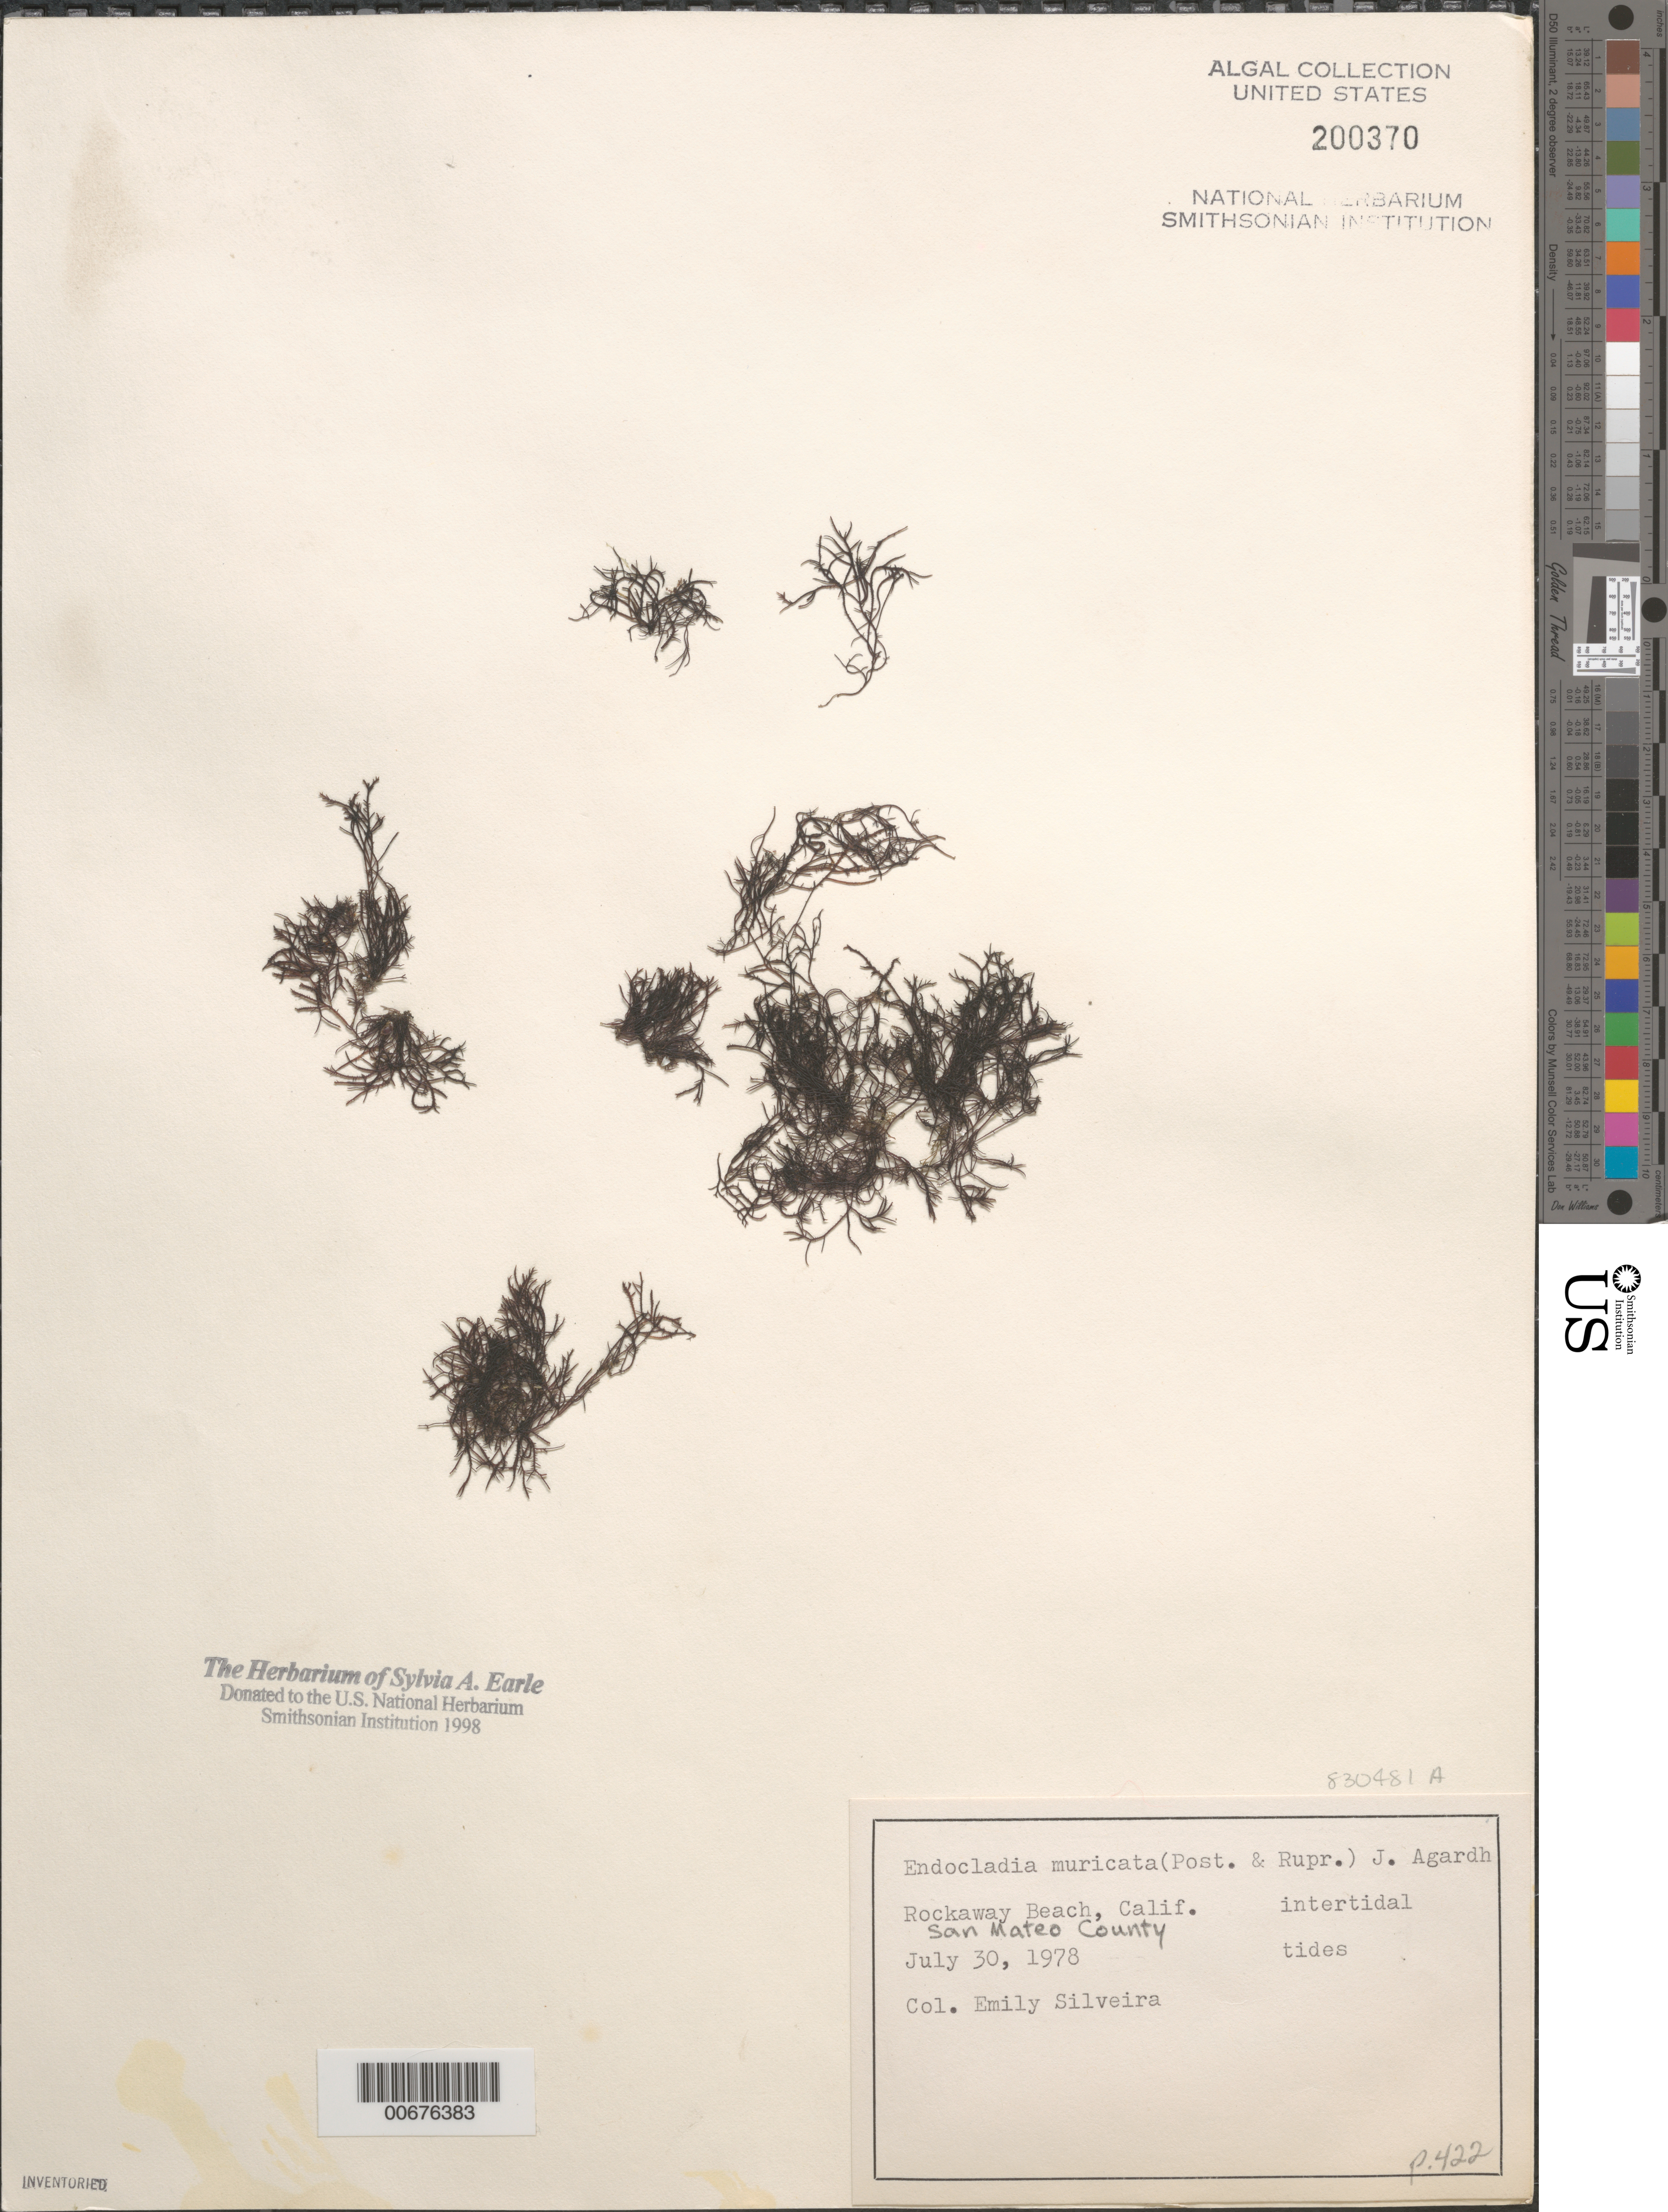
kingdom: Plantae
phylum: Rhodophyta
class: Florideophyceae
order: Gigartinales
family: Endocladiaceae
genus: Endocladia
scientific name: Endocladia muricata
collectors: E. A. Silveira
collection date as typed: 30 Jul 1978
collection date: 1978-07-30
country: United States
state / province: California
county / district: San Mateo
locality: Rockaway Beach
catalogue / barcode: US 200370